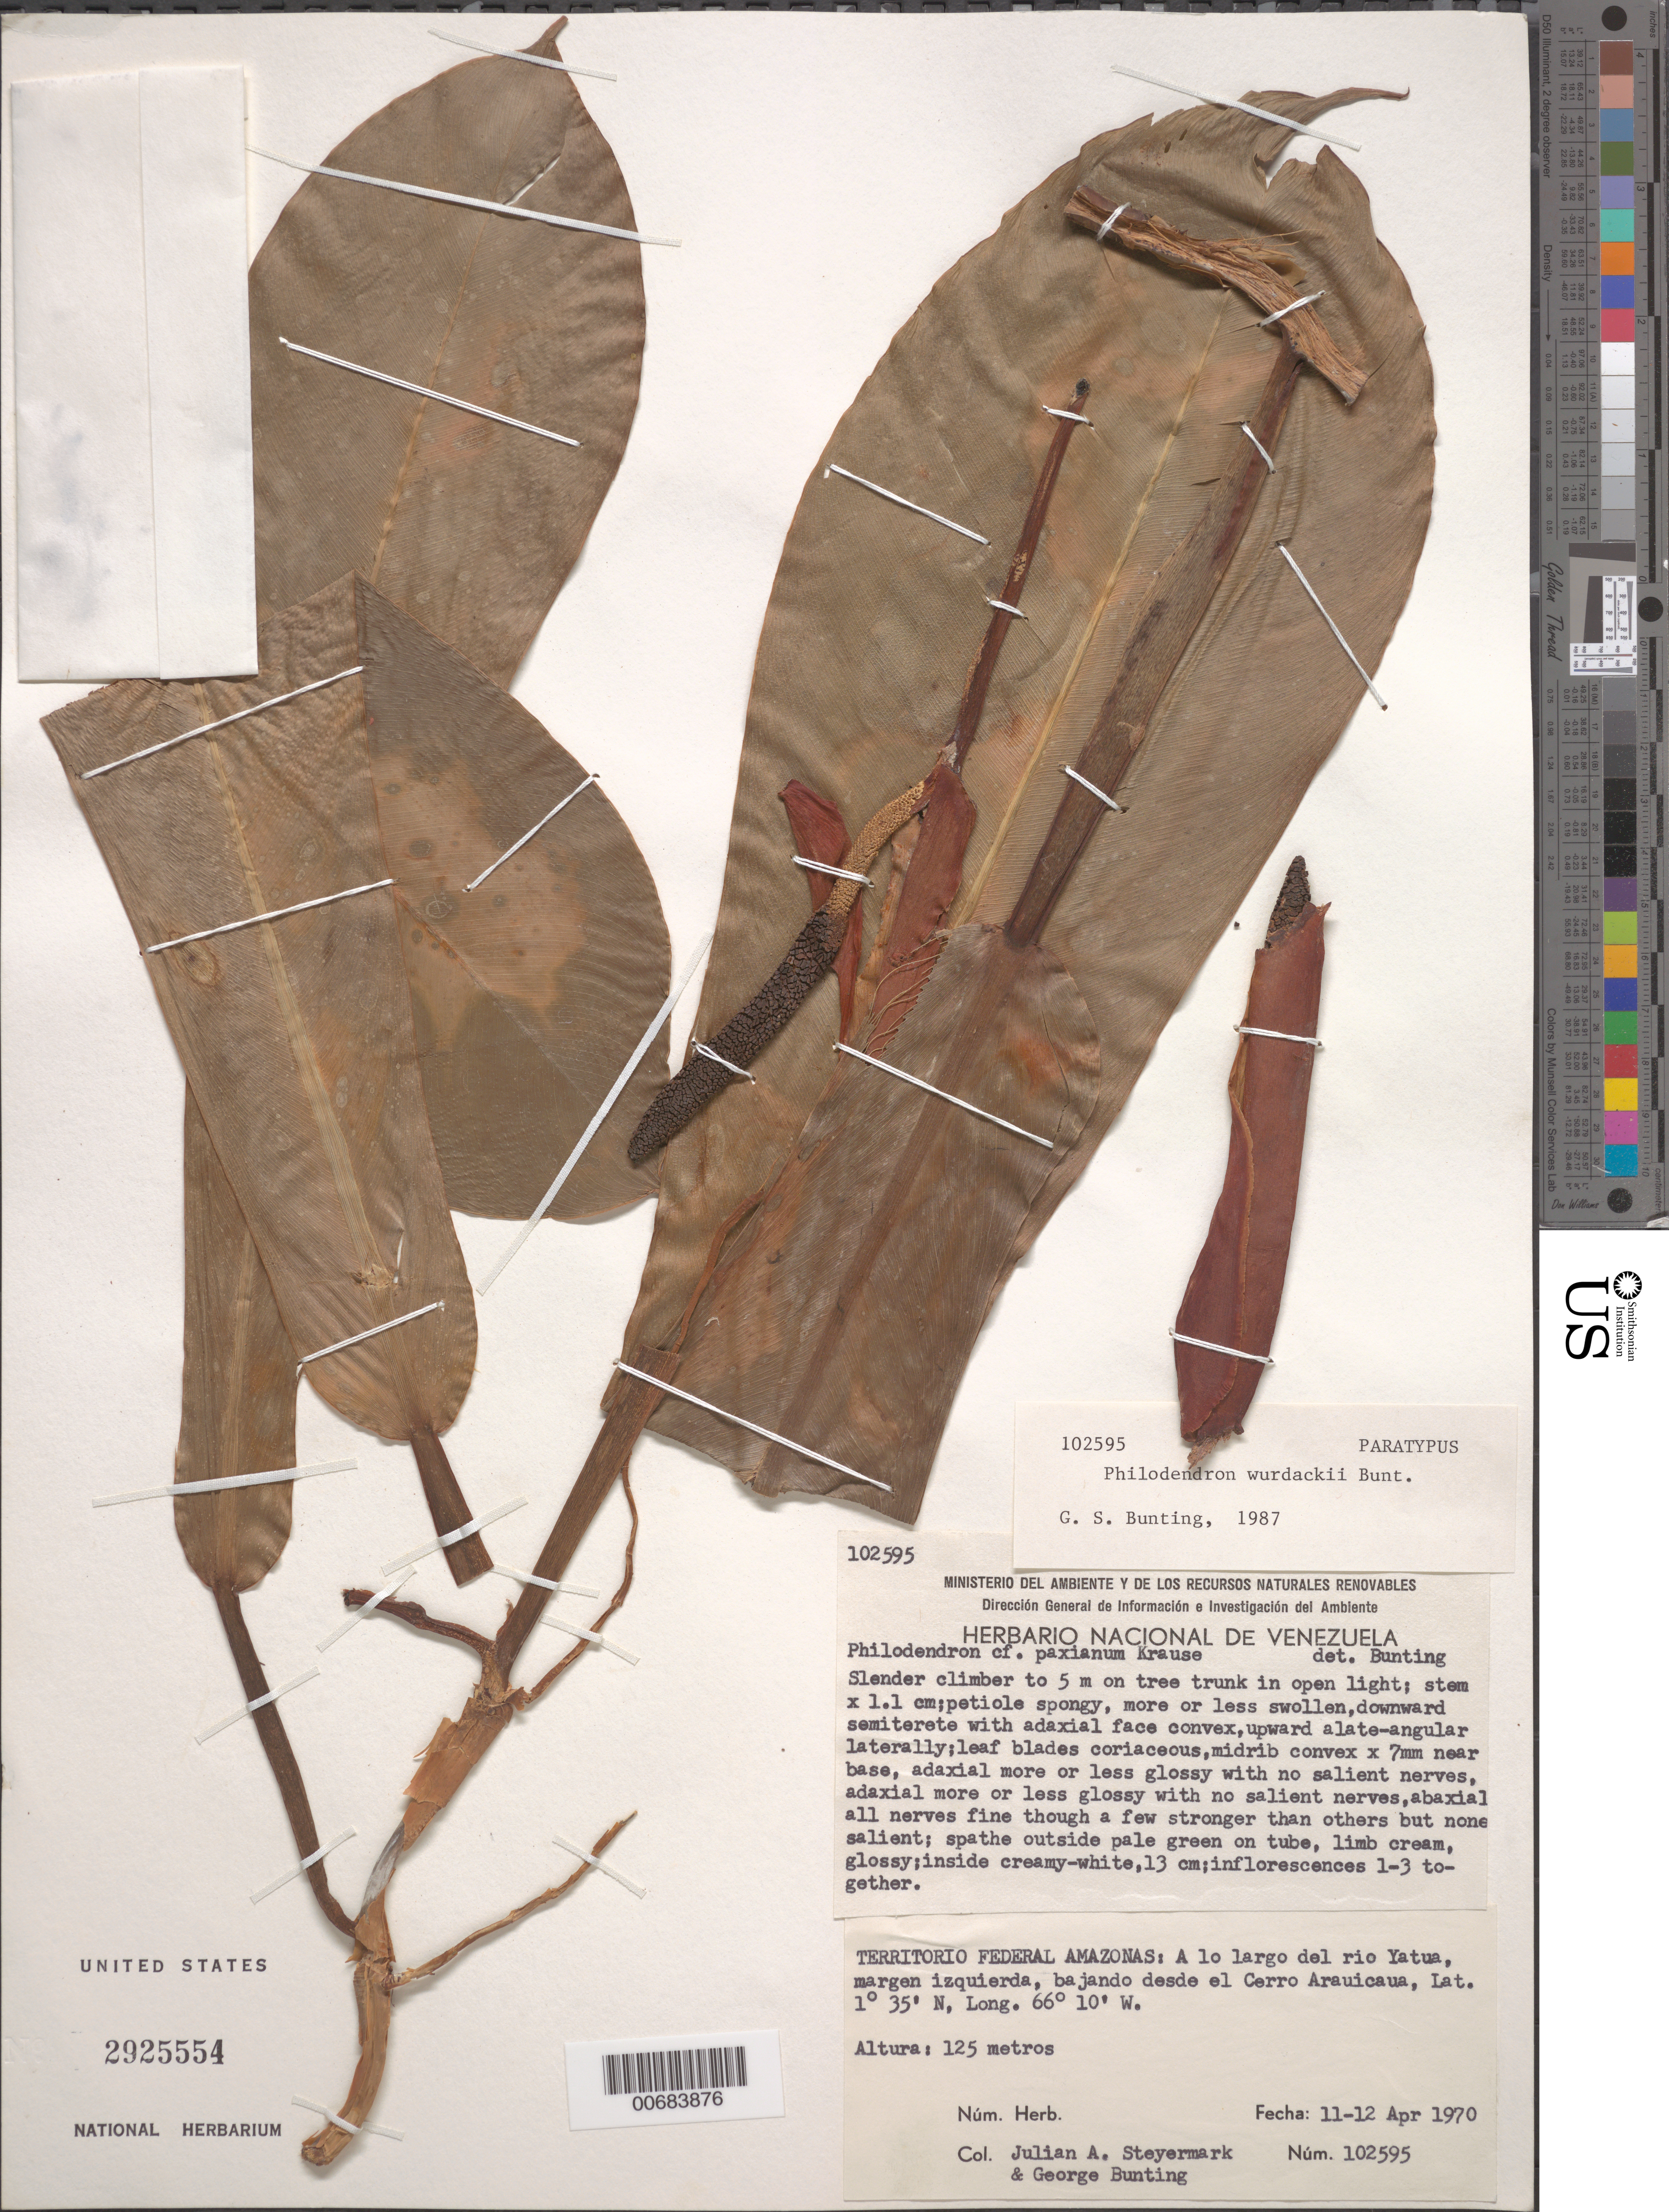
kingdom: Plantae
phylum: Tracheophyta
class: Liliopsida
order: Alismatales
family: Araceae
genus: Philodendron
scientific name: Philodendron wurdackii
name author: G.S. Bunting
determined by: Bunting, G. S.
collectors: J. Steyermark & G. S. Bunting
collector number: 102595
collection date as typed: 11-Apr-70 to 12-Apr-70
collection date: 1970-04-11/1970-04-12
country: Venezuela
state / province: Amazonas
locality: Río Yatua, bajando desde el Cerro Araicaua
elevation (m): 125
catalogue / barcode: US 2925554